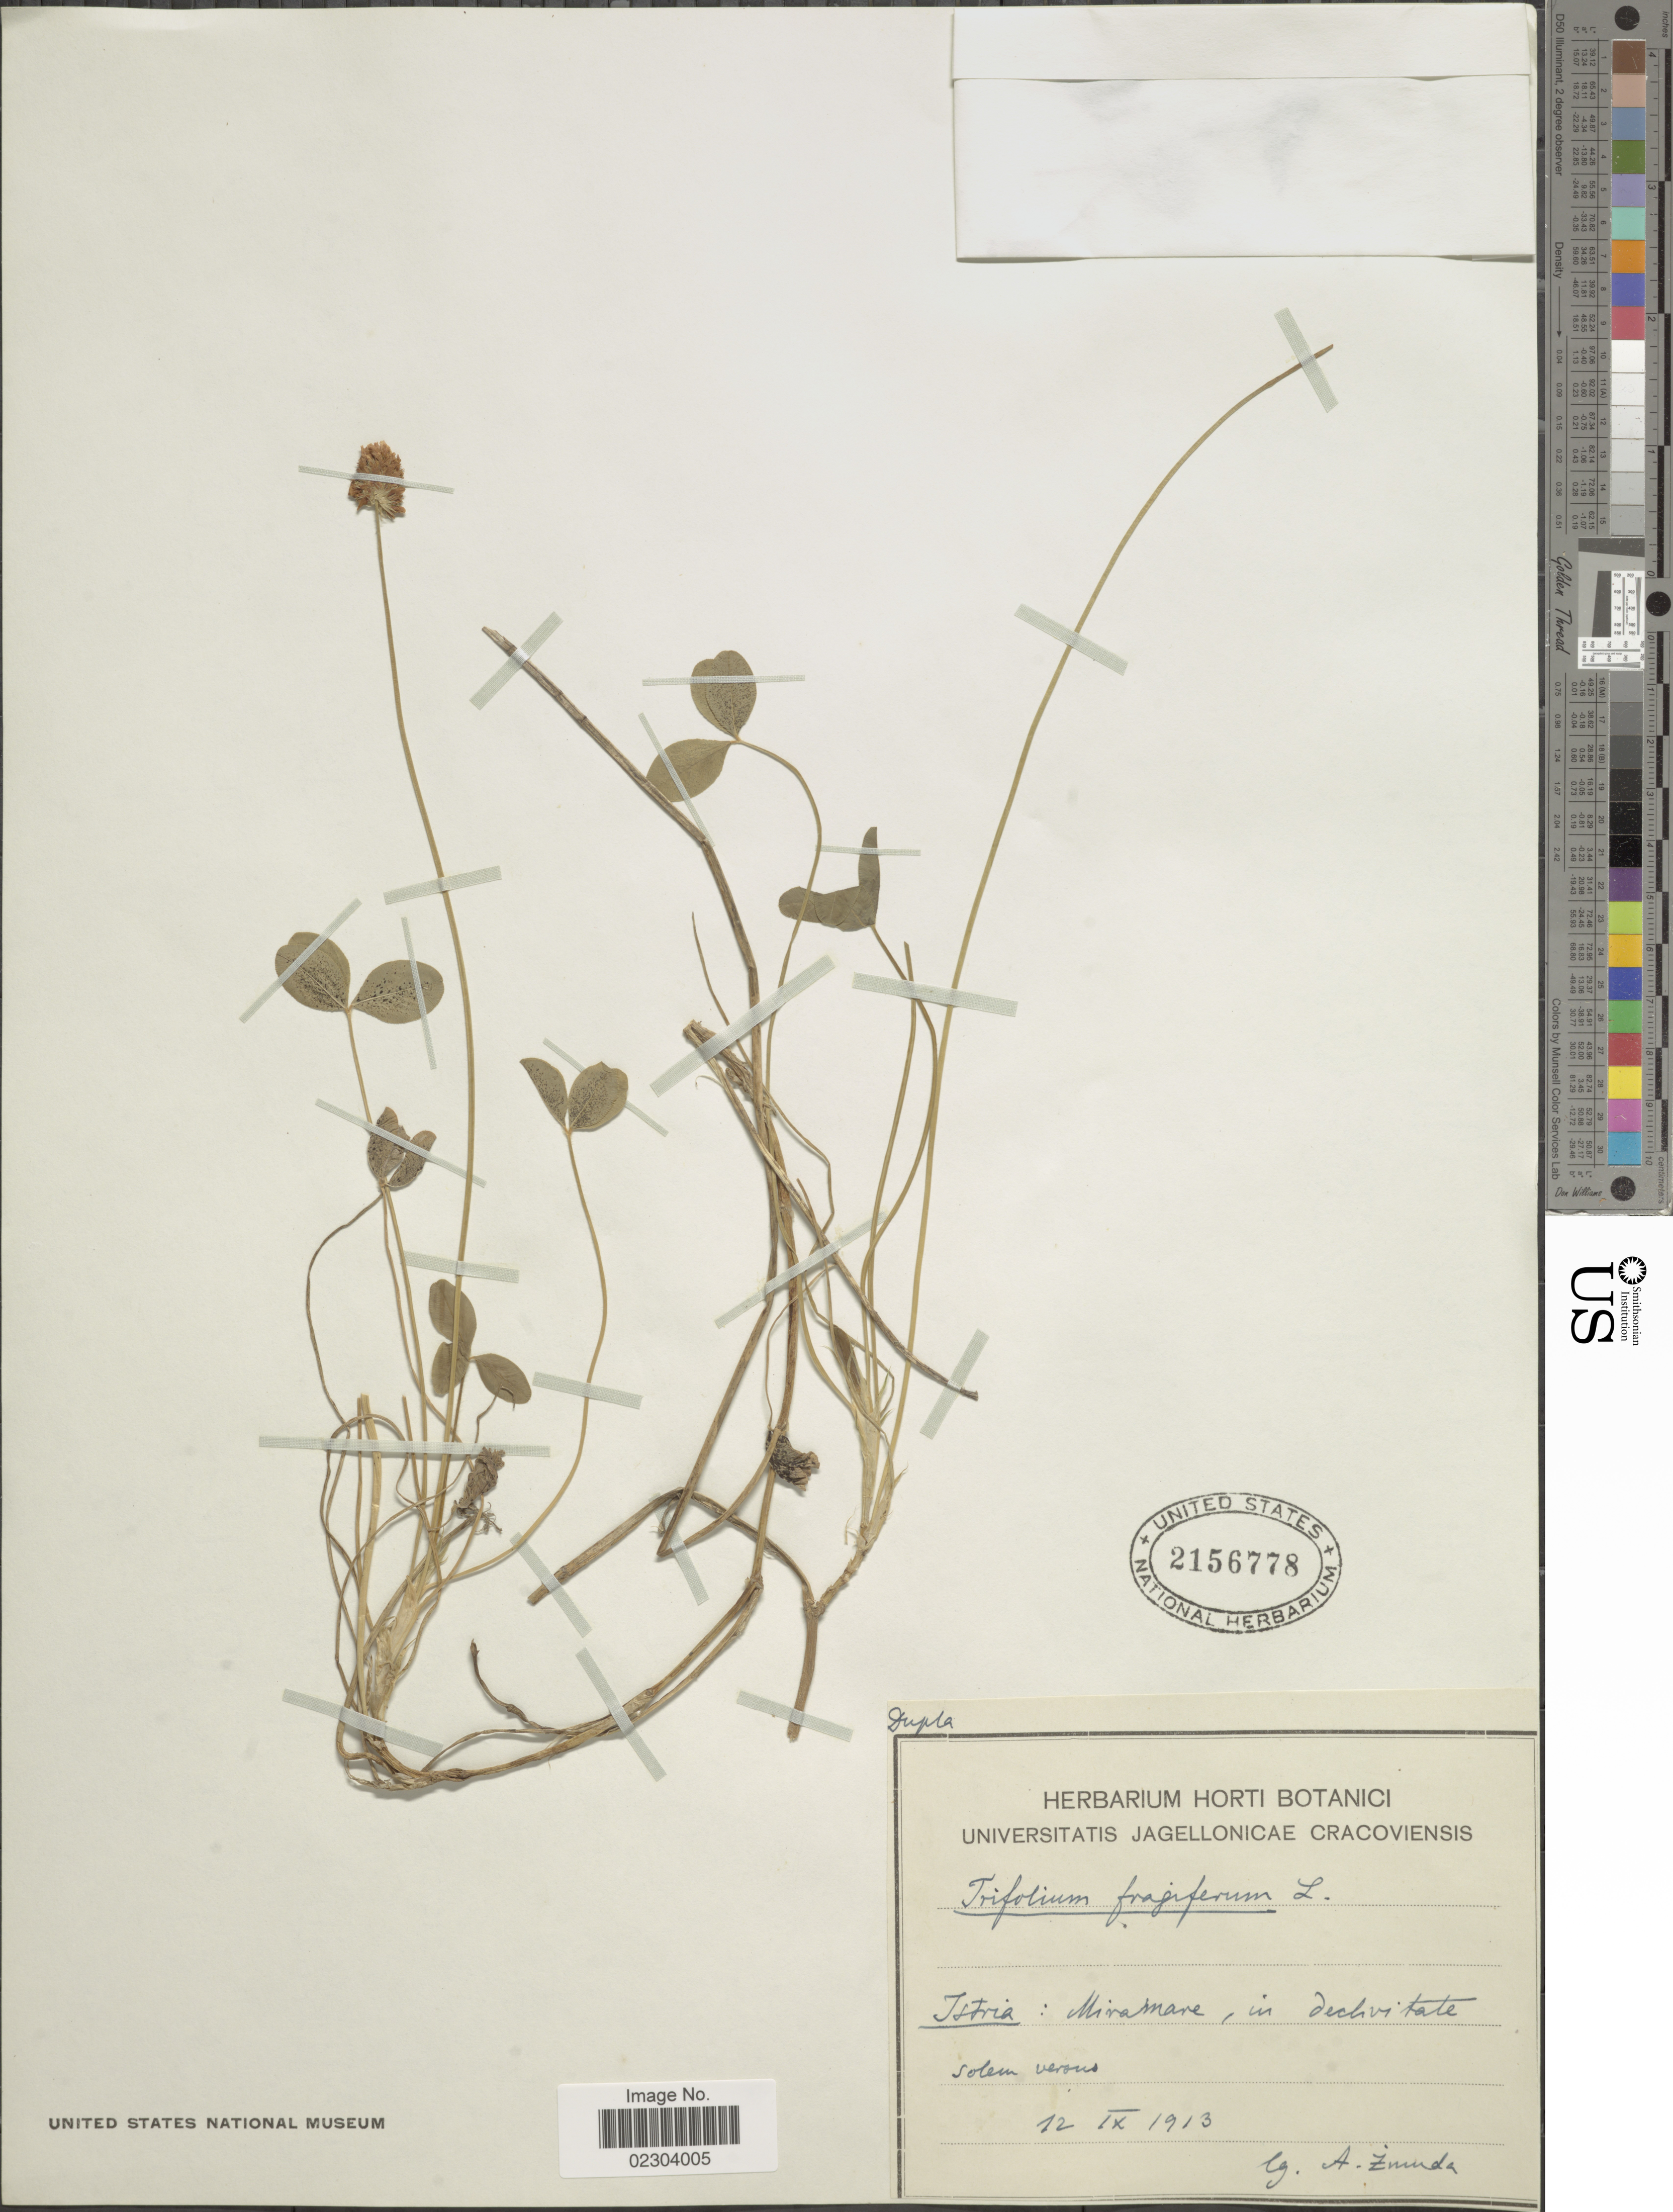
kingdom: Plantae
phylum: Tracheophyta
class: Magnoliopsida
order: Fabales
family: Fabaceae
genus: Trifolium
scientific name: Trifolium fragiferum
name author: L.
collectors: A. Imuda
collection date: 1913-09-12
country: Croatia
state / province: Istria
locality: Miramare, in declibitate solem verous [interpreted]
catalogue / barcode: US 2156778